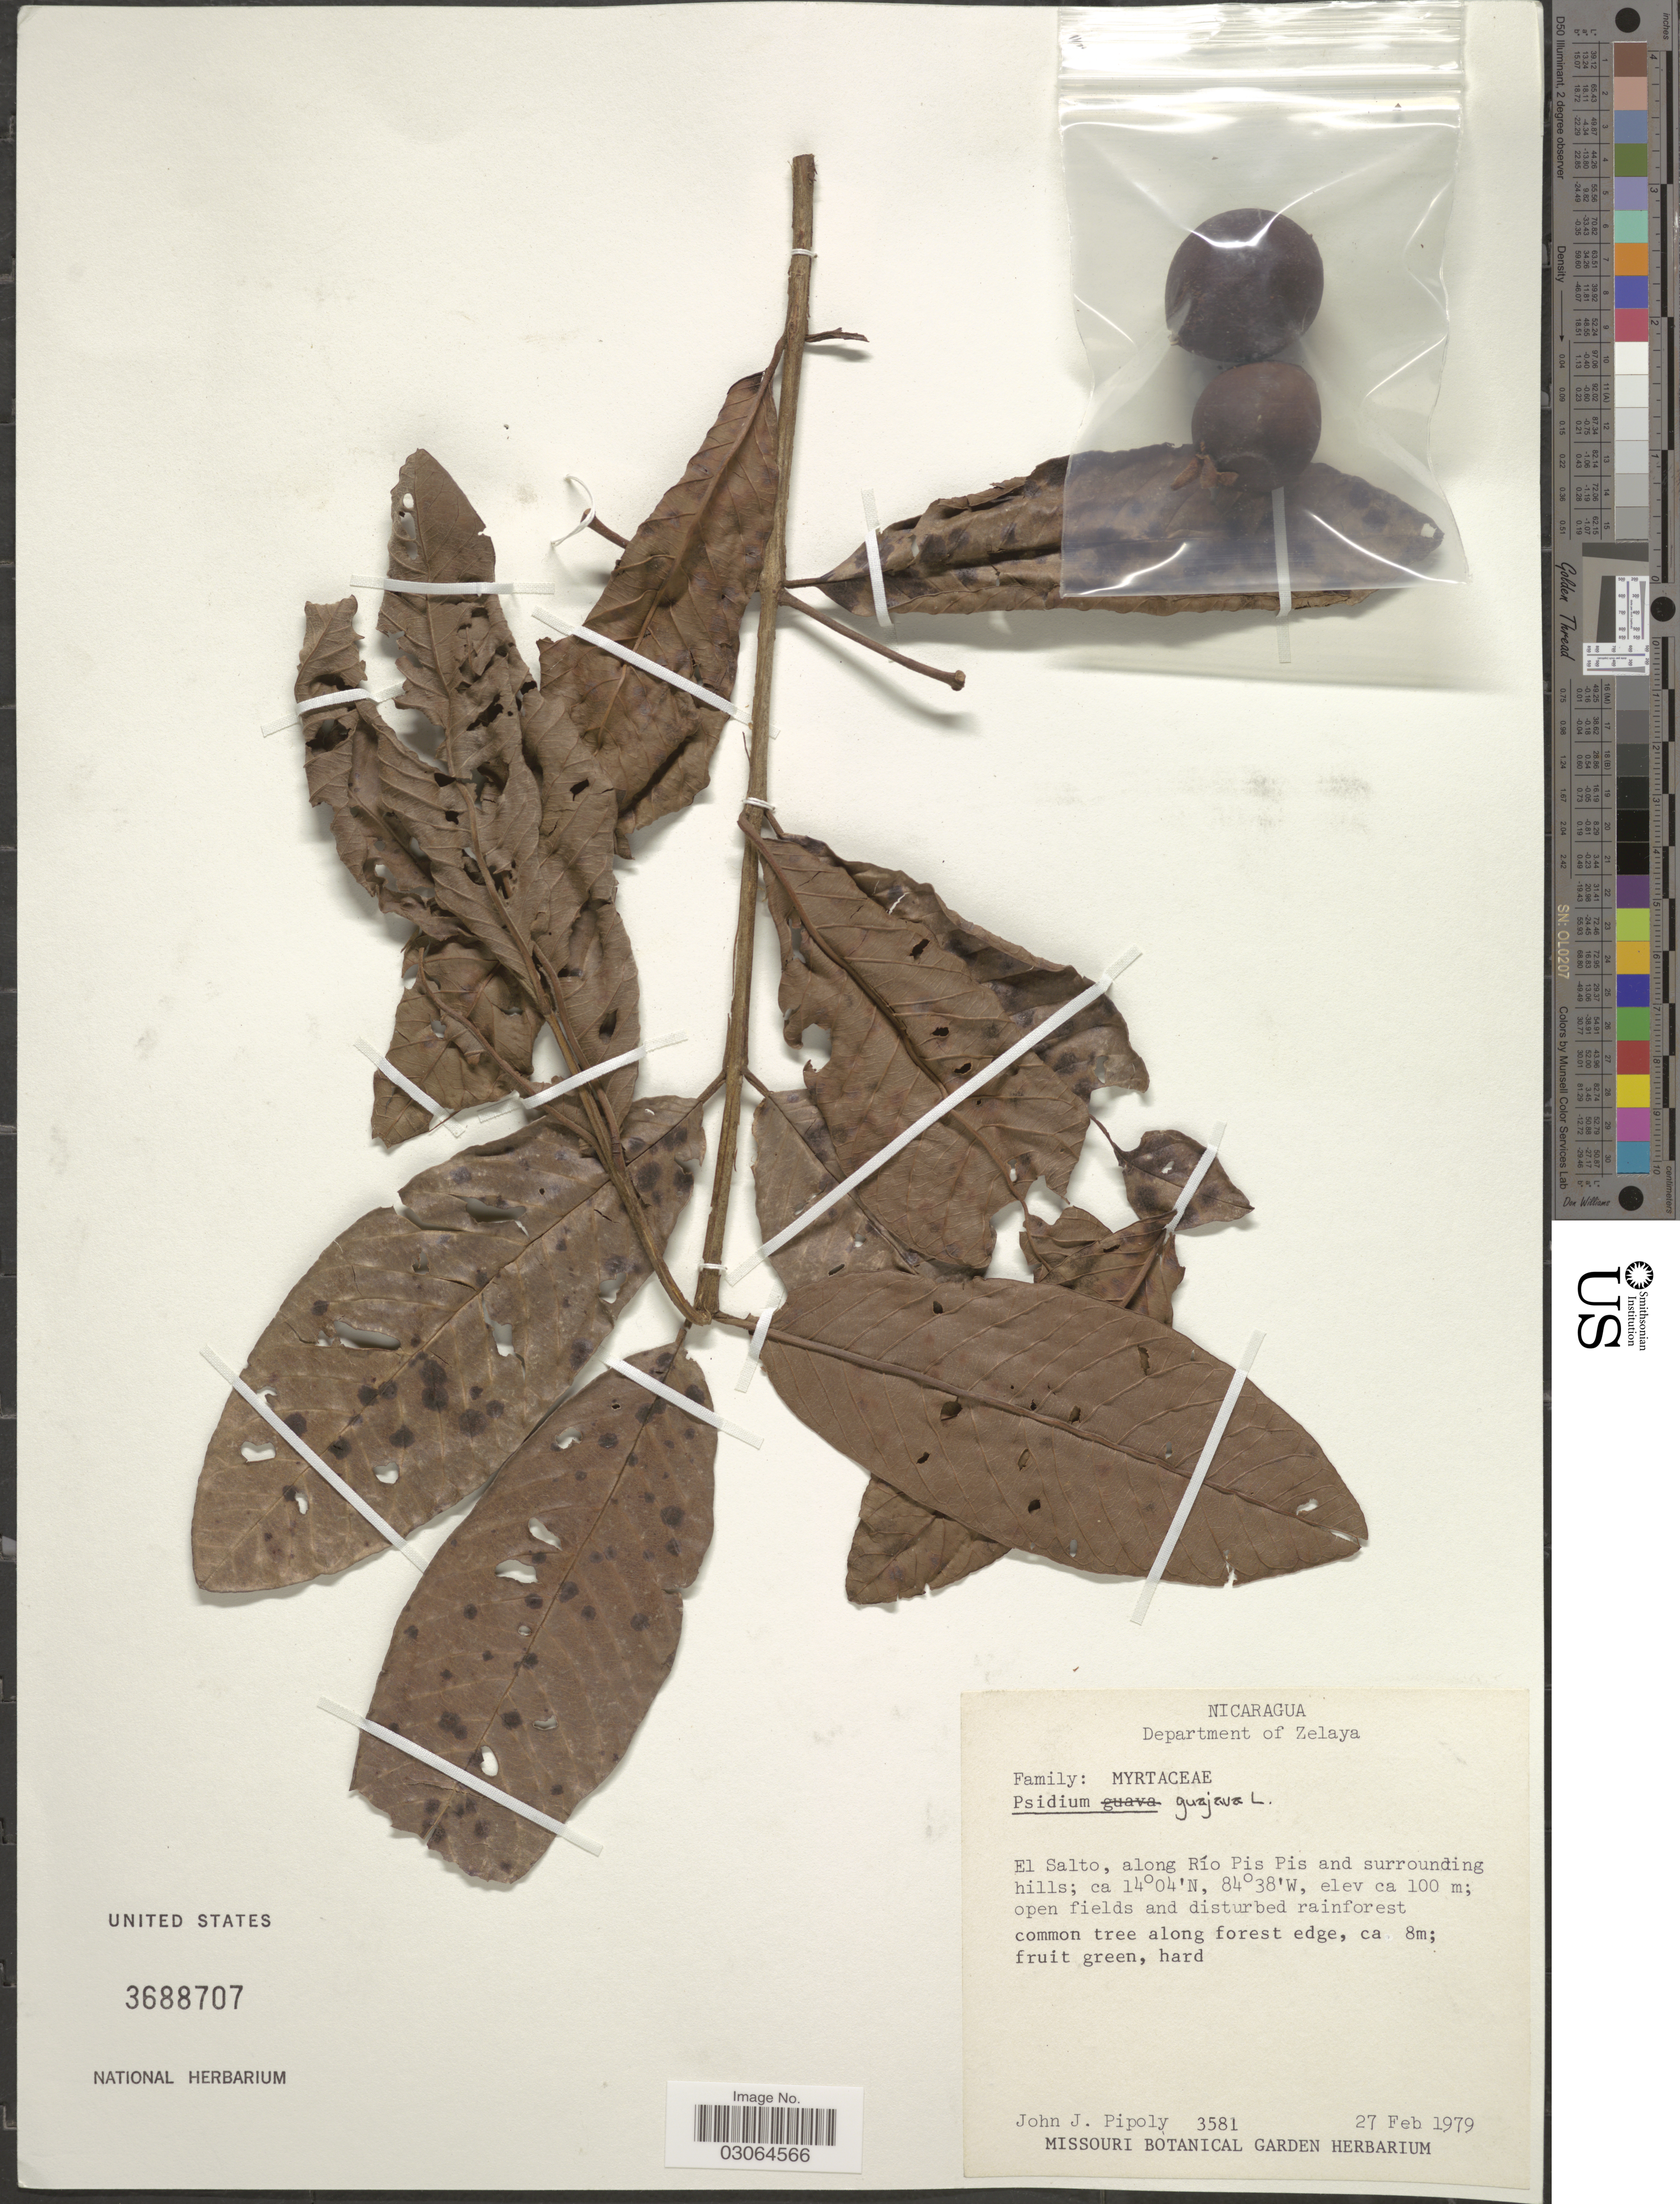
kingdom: Plantae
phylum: Tracheophyta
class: Magnoliopsida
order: Myrtales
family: Myrtaceae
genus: Psidium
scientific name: Psidium guajava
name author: L.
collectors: J. J. Pipoly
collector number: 3581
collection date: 1979-02-27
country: Nicaragua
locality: Department of Zelaya, El Salto, along Río Pis Pis and surrounding hills.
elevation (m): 100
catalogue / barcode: US 3688707